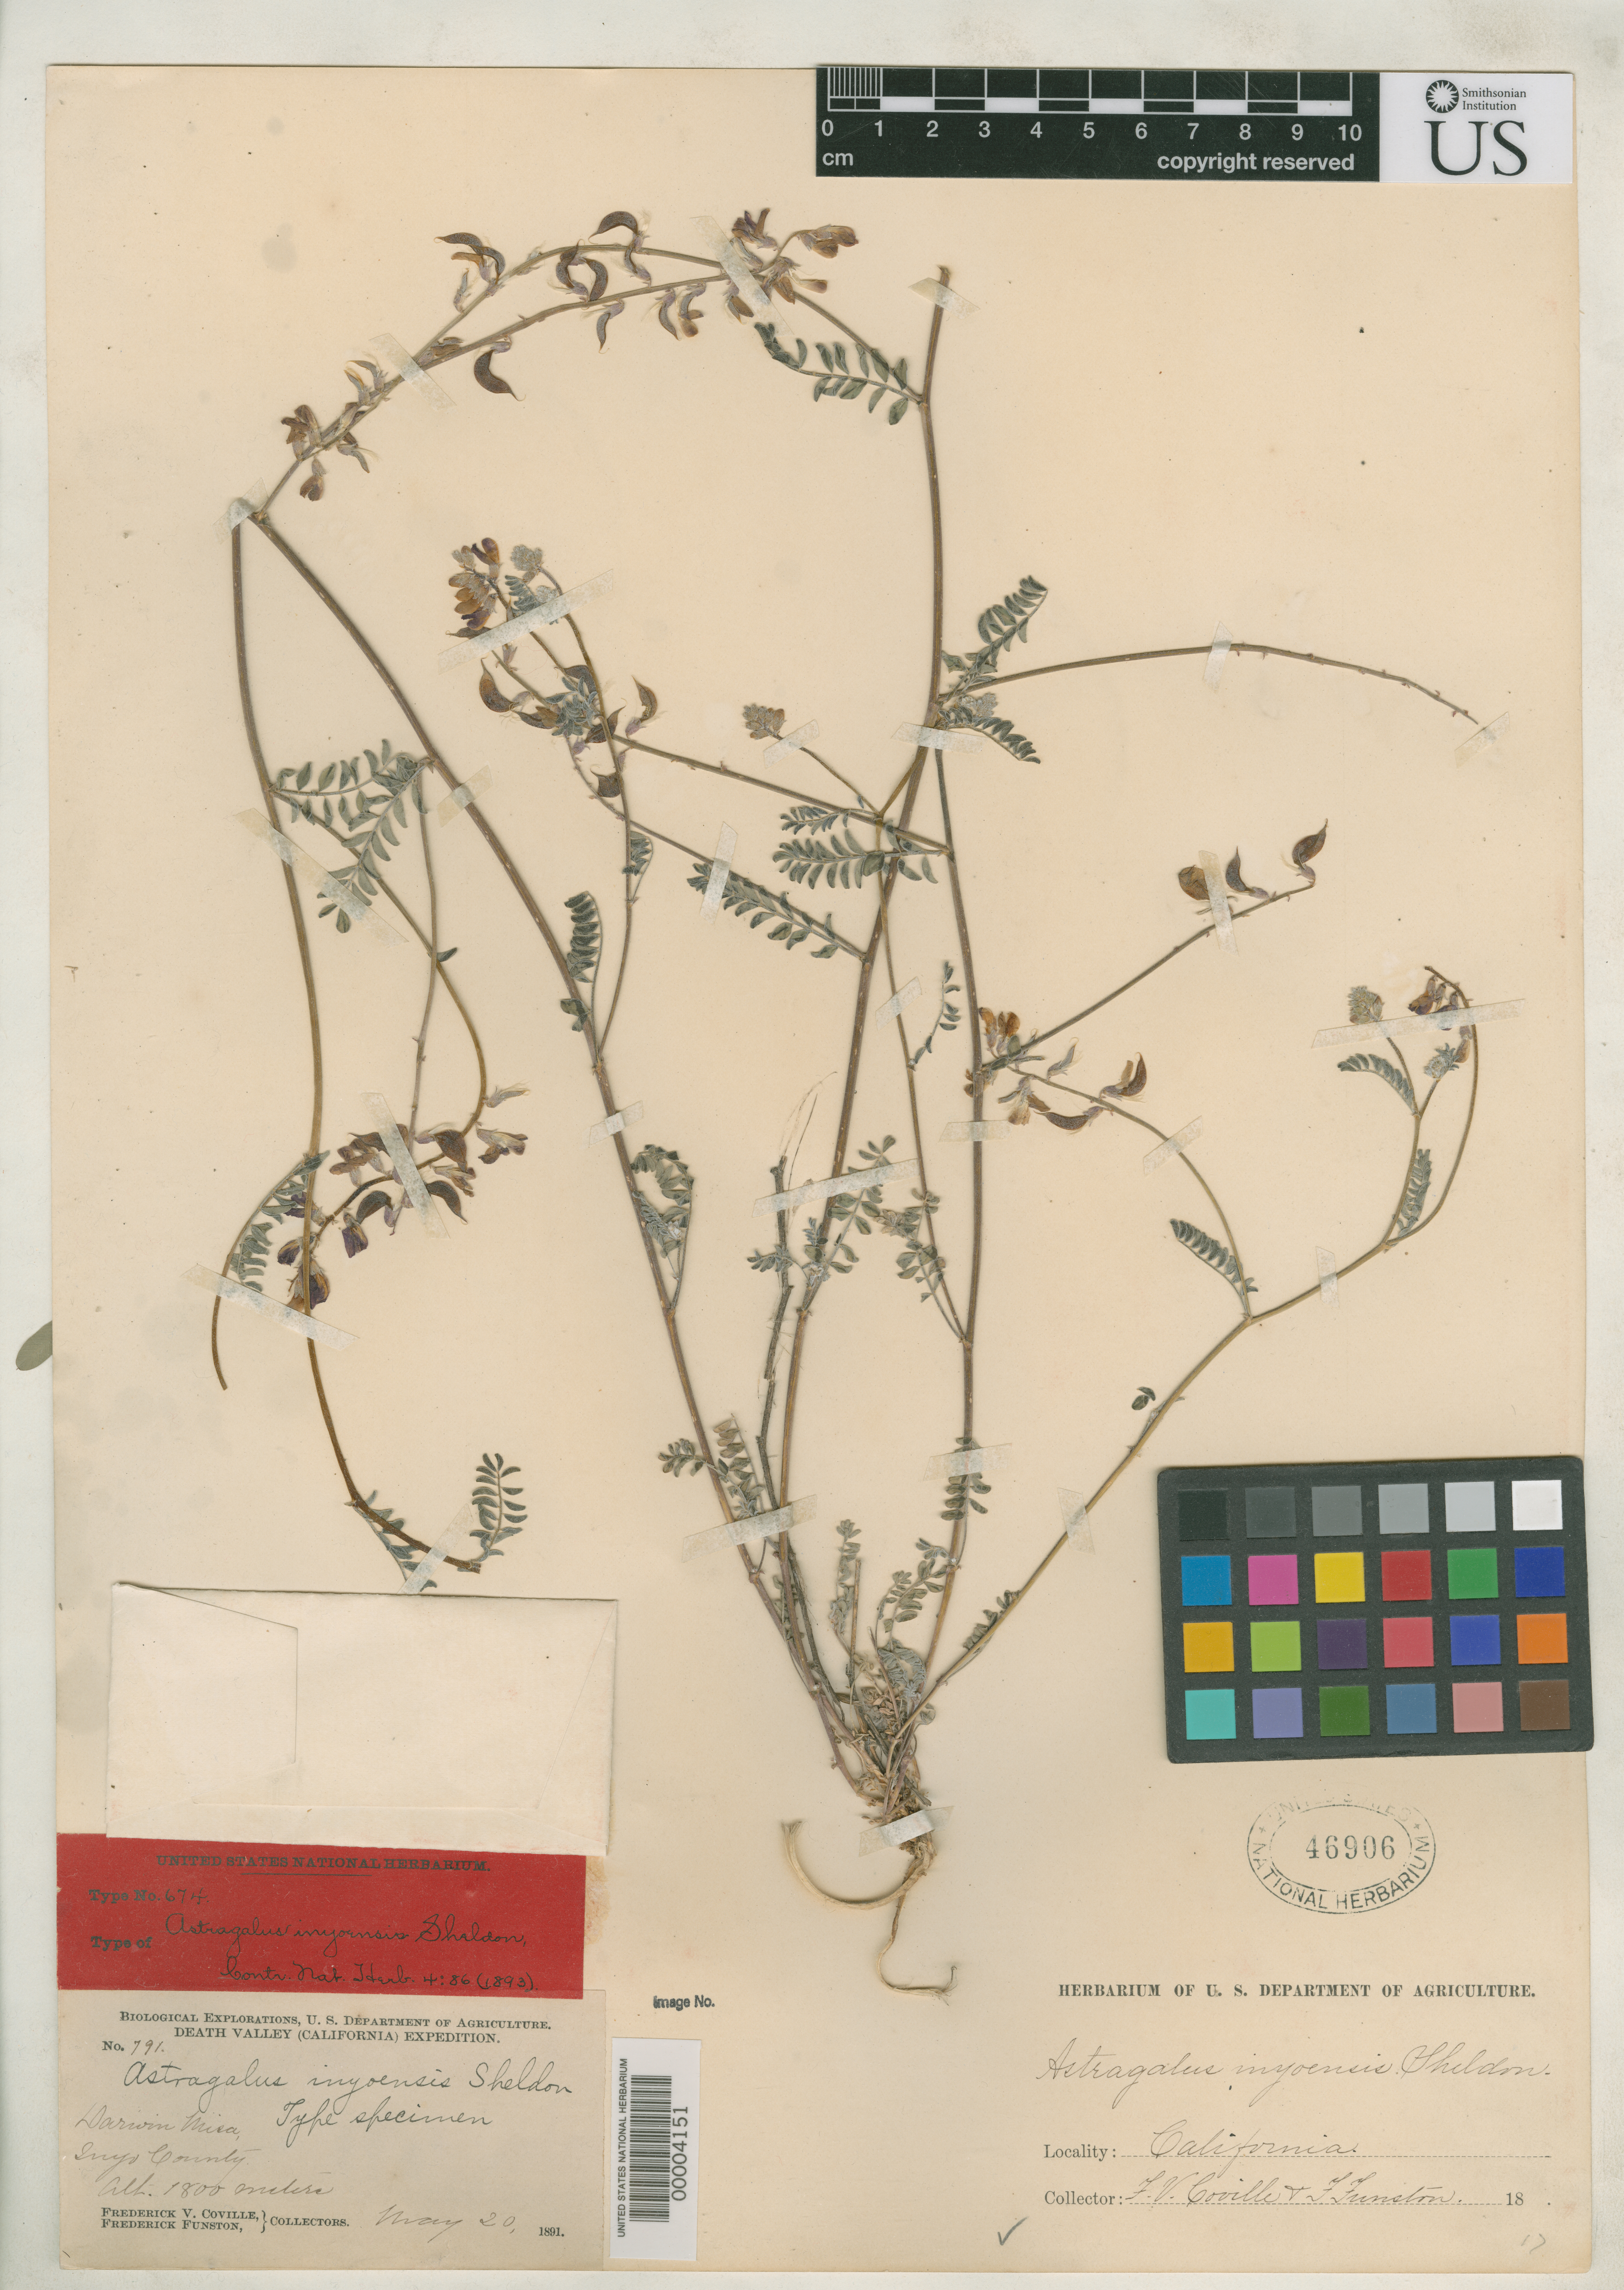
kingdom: Plantae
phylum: Tracheophyta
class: Magnoliopsida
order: Fabales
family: Fabaceae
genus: Astragalus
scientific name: Astragalus inyoensis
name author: E. Sheld. in Coville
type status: Holotype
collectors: F. V. Coville & F. Funston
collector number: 791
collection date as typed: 20 May 1891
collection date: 1891-05-20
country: United States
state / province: California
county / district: Inyo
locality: Darwin Mesa, Mill Creek Divide.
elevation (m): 1800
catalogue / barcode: US 46906